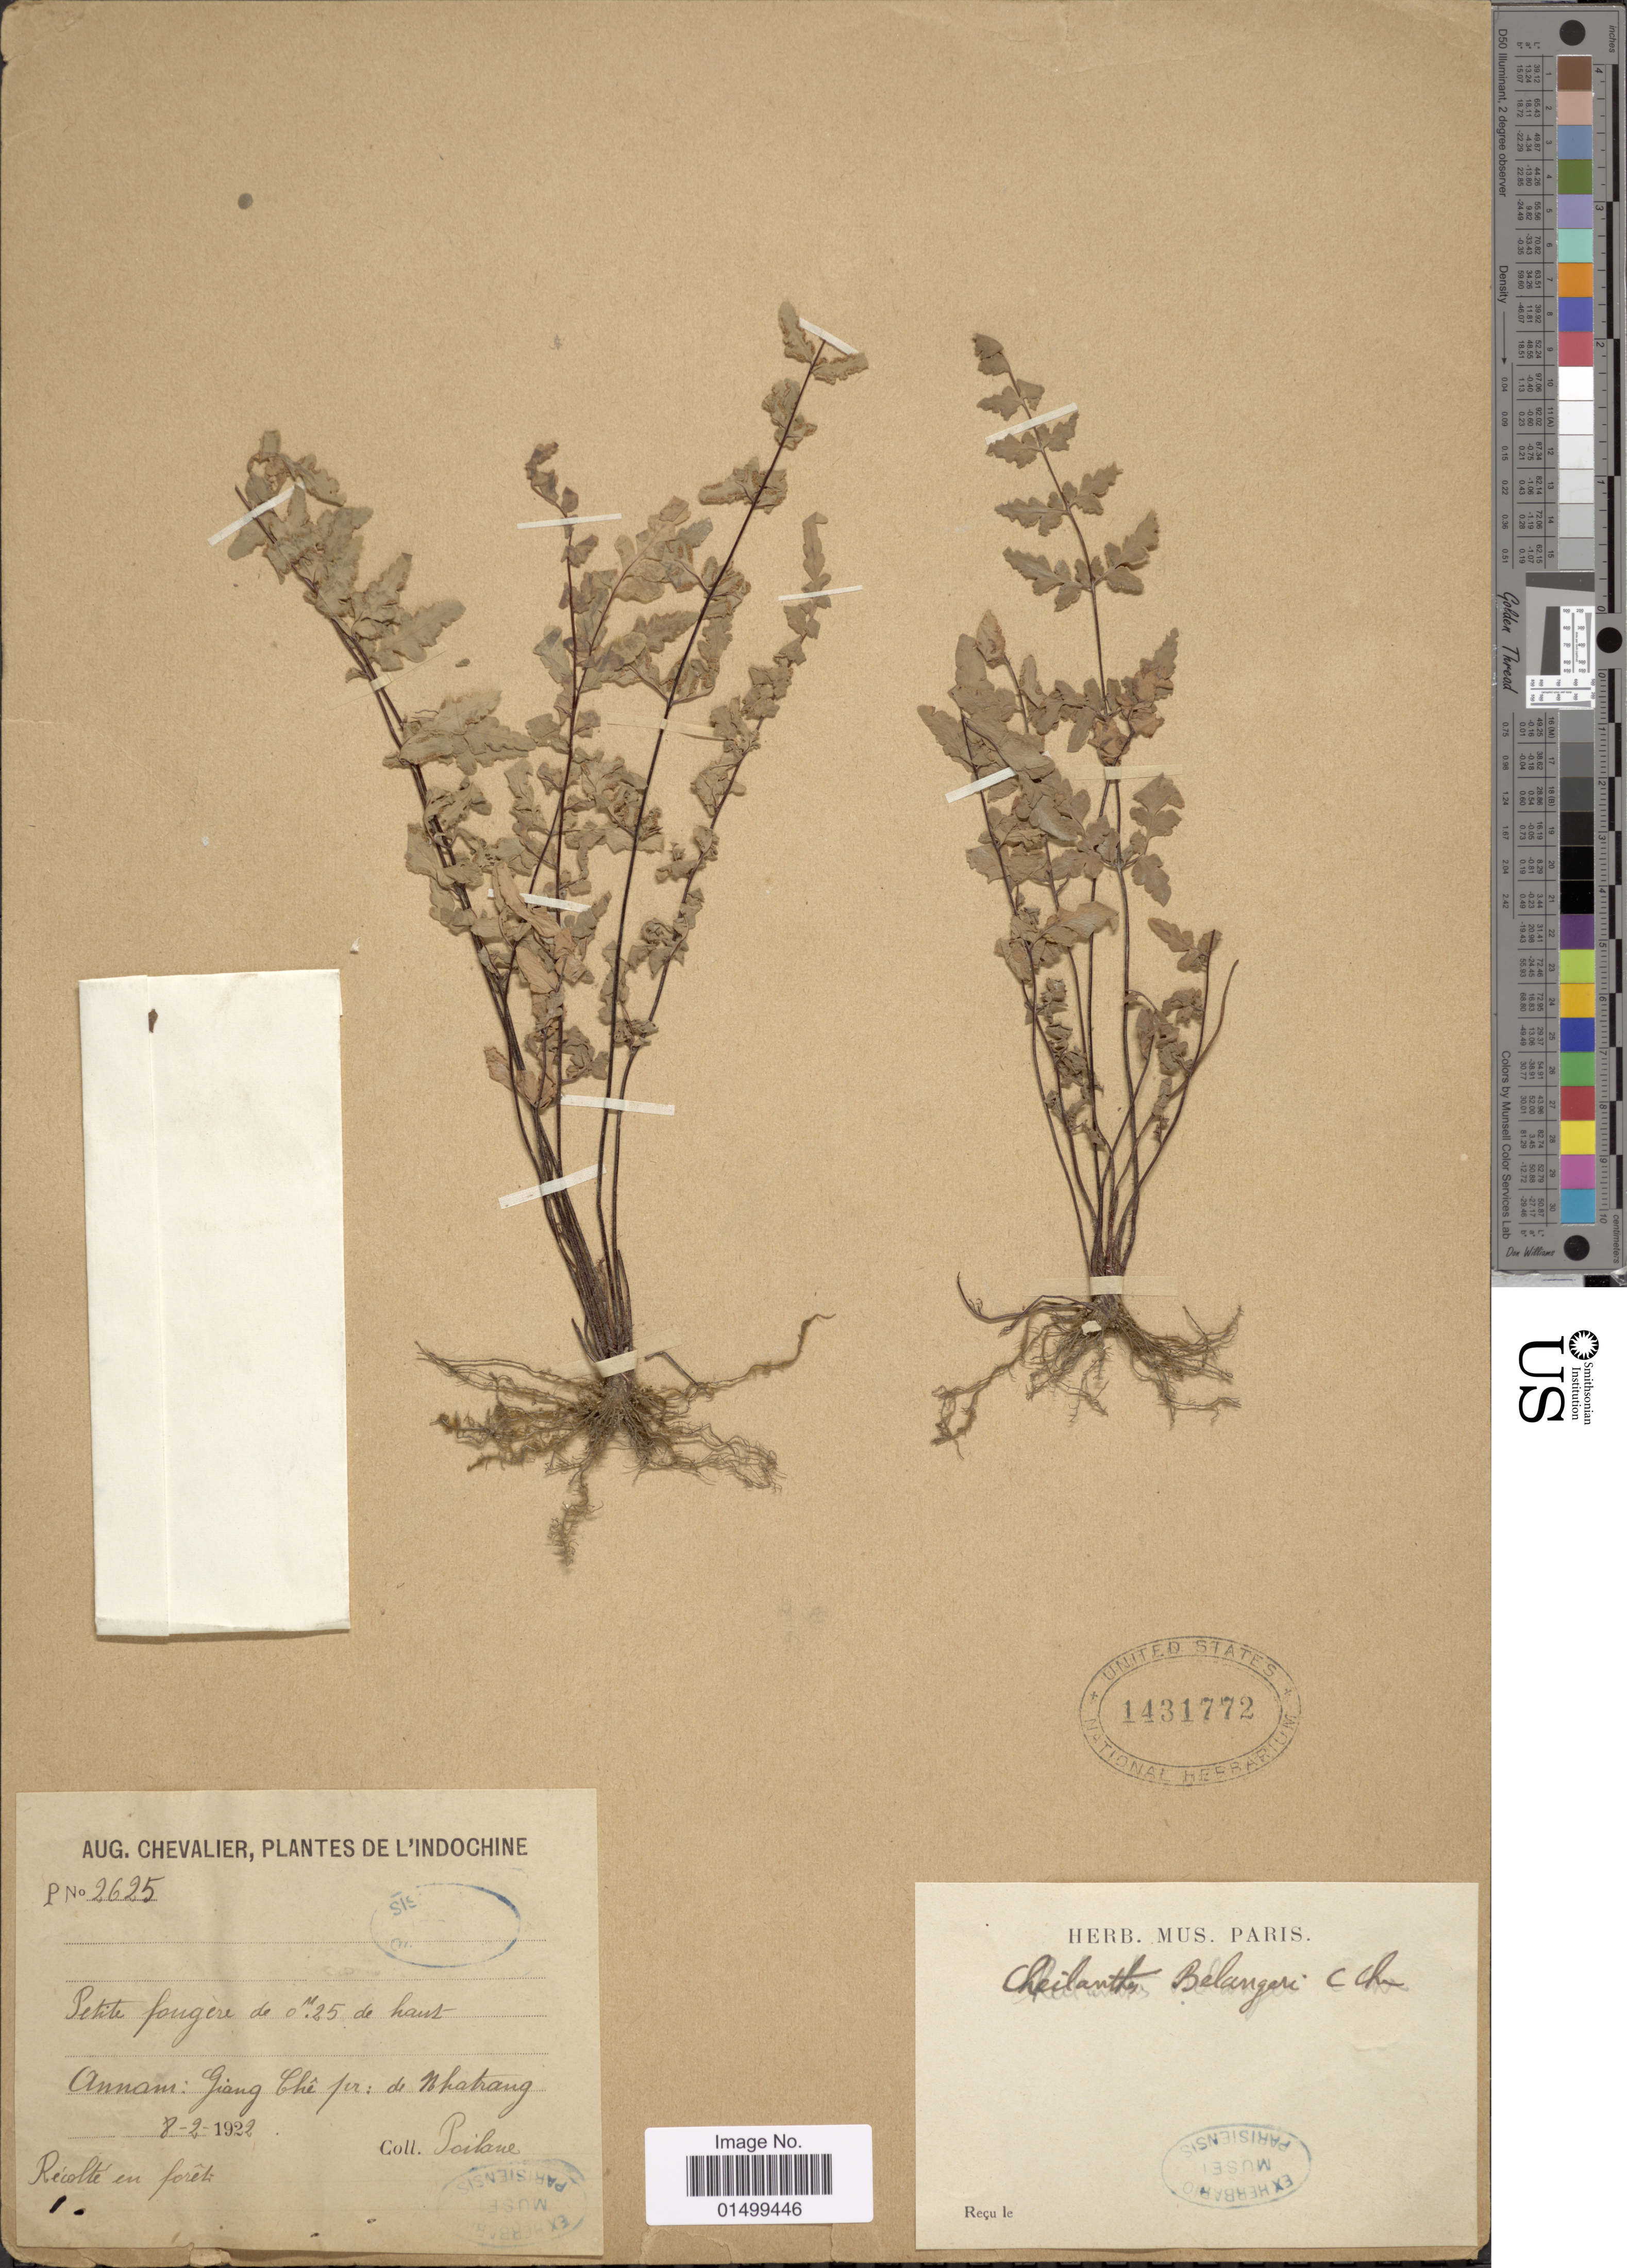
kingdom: Plantae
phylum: Tracheophyta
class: Polypodiopsida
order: Polypodiales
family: Pteridaceae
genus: Cheilanthes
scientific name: Cheilanthes belangeri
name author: (Bory) C. Chr.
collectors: -. Poilane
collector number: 2625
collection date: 1922-02-08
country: Vietnam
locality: Annam: Jiang cfhe fer: de Nha Trang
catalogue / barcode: US 1431772